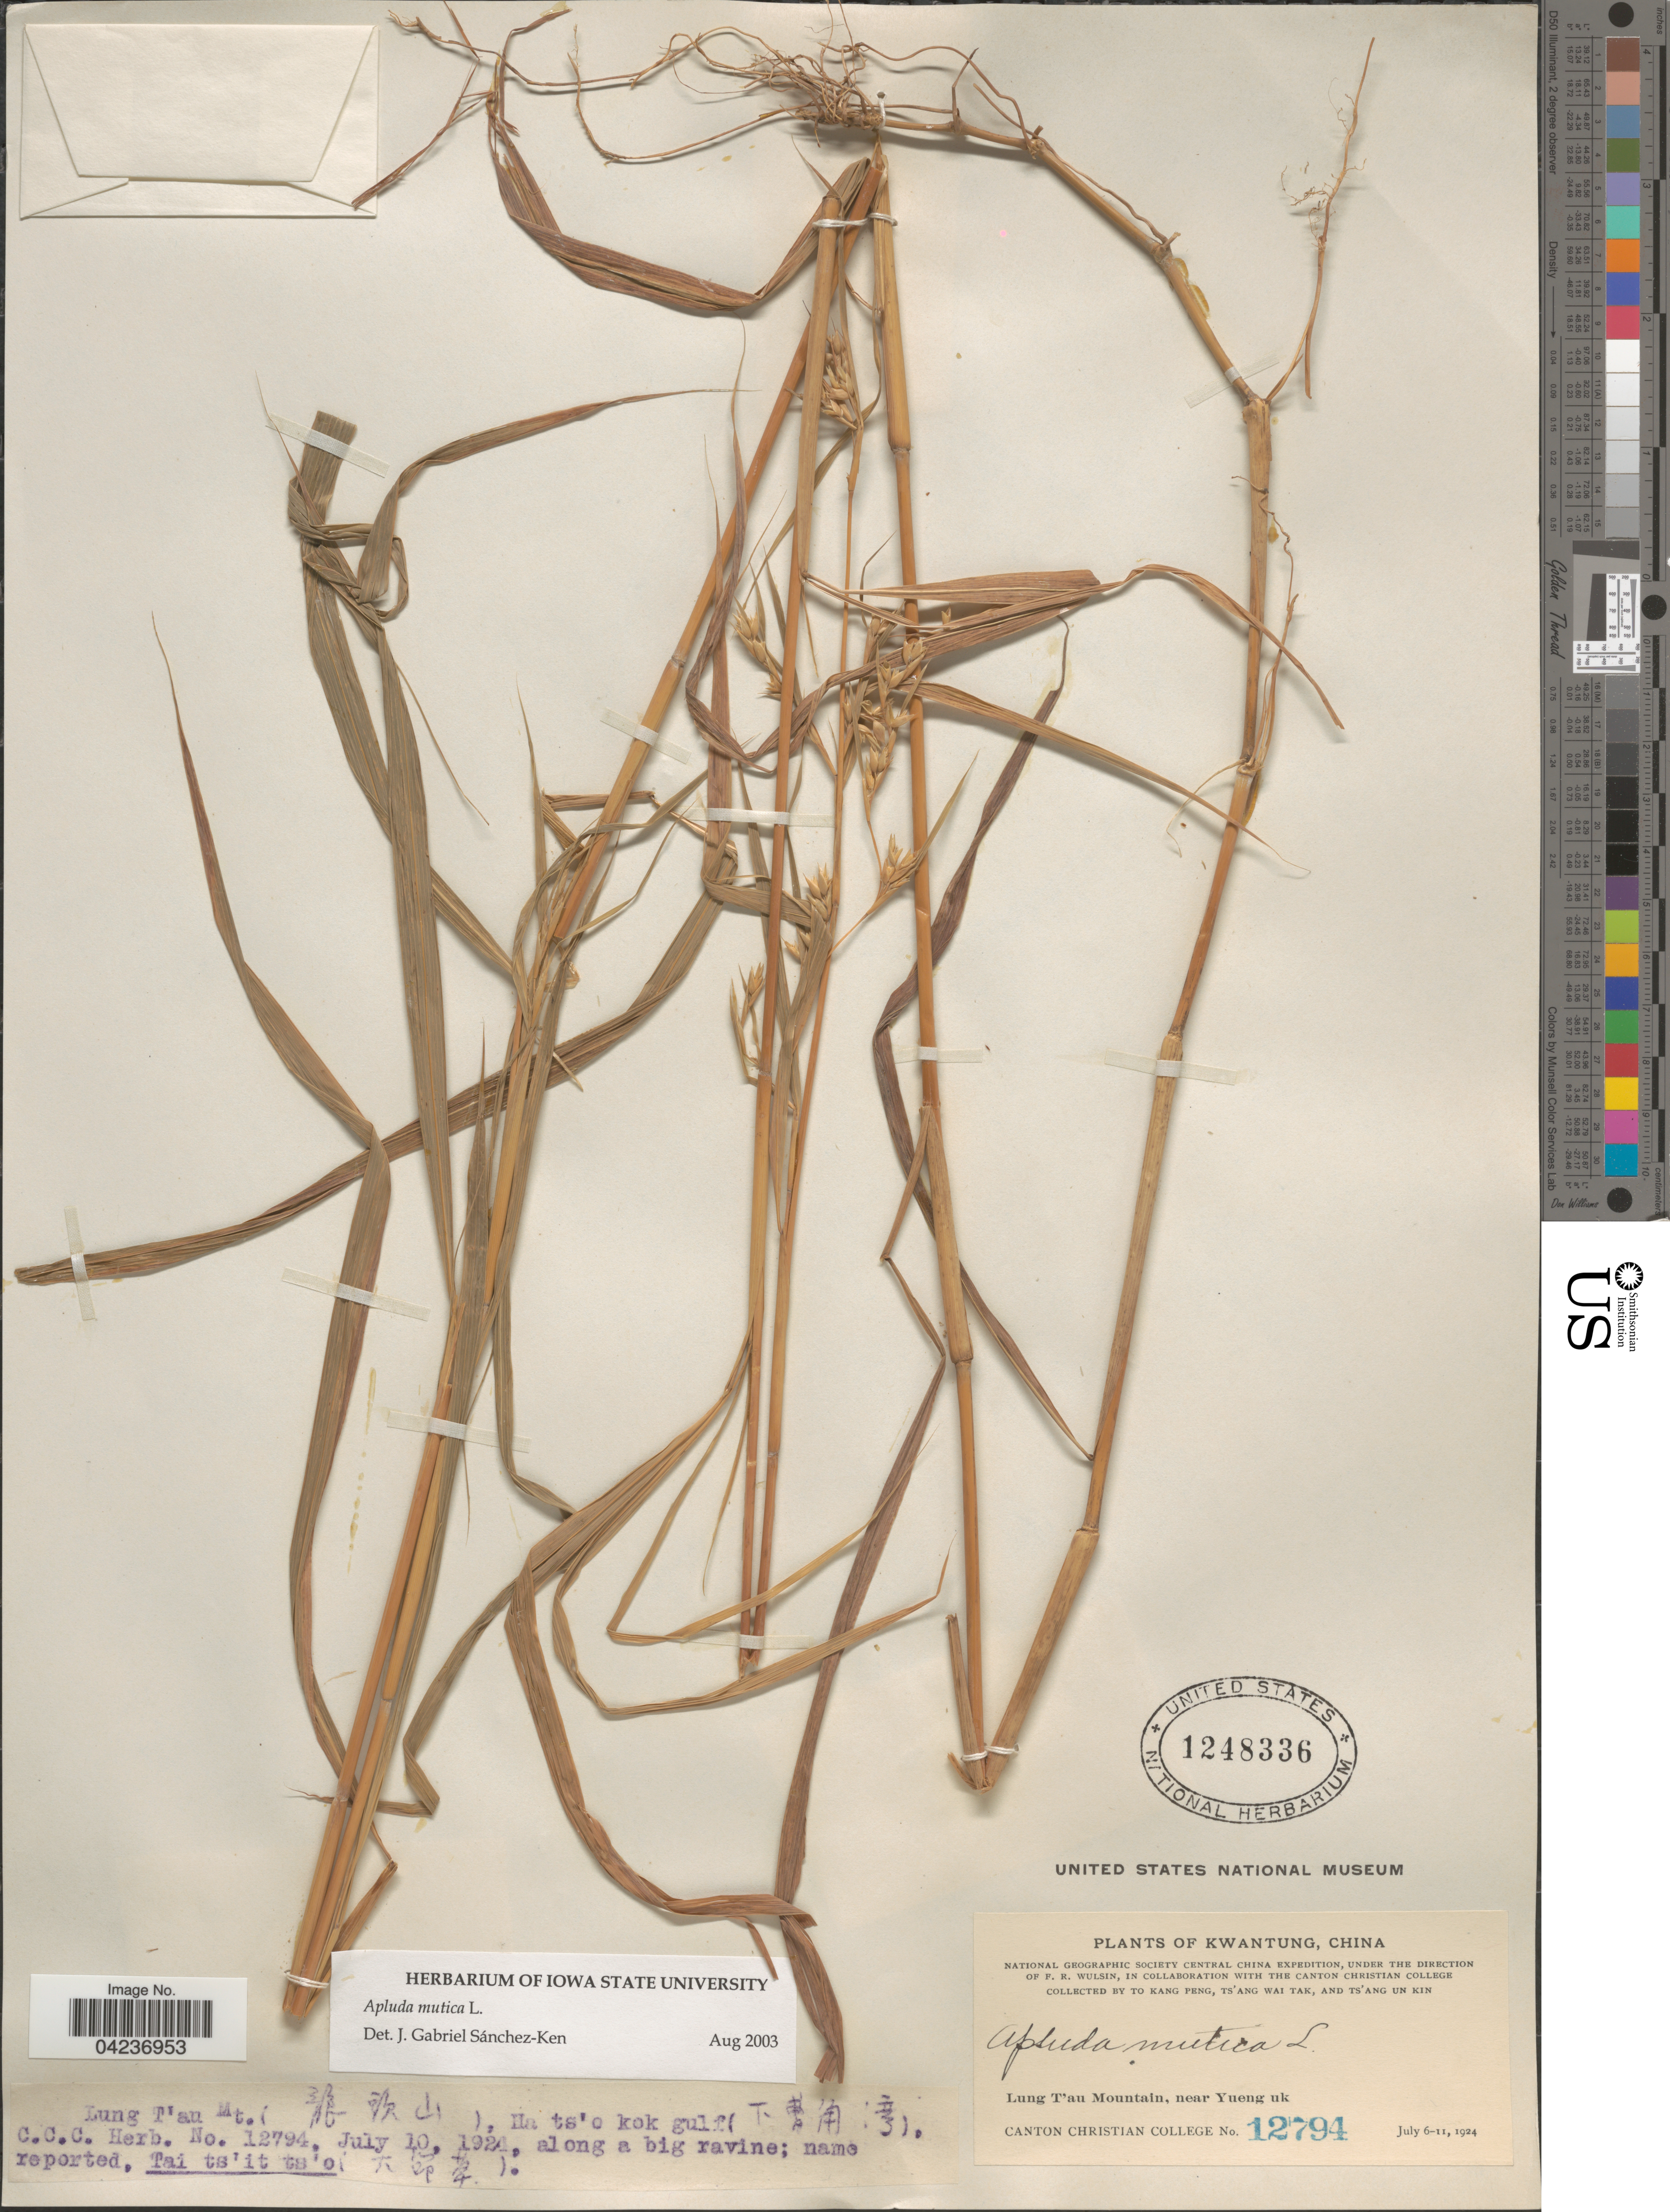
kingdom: Plantae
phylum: Tracheophyta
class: Liliopsida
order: Poales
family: Poaceae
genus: Apluda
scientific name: Apluda mutica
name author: L.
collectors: T. K. Peng, W. T. Tsang & U. K. Tsang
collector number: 12794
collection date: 1924-07-10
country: China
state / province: Guangdong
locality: Kwantung. National Geographic Society Central China Expedition. Lung T'au Mountain (X), Ha ts'o kok gulf (X), C.C.C. Herb., along a big ravine. Near Yueng uk.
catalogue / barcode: US 1248336